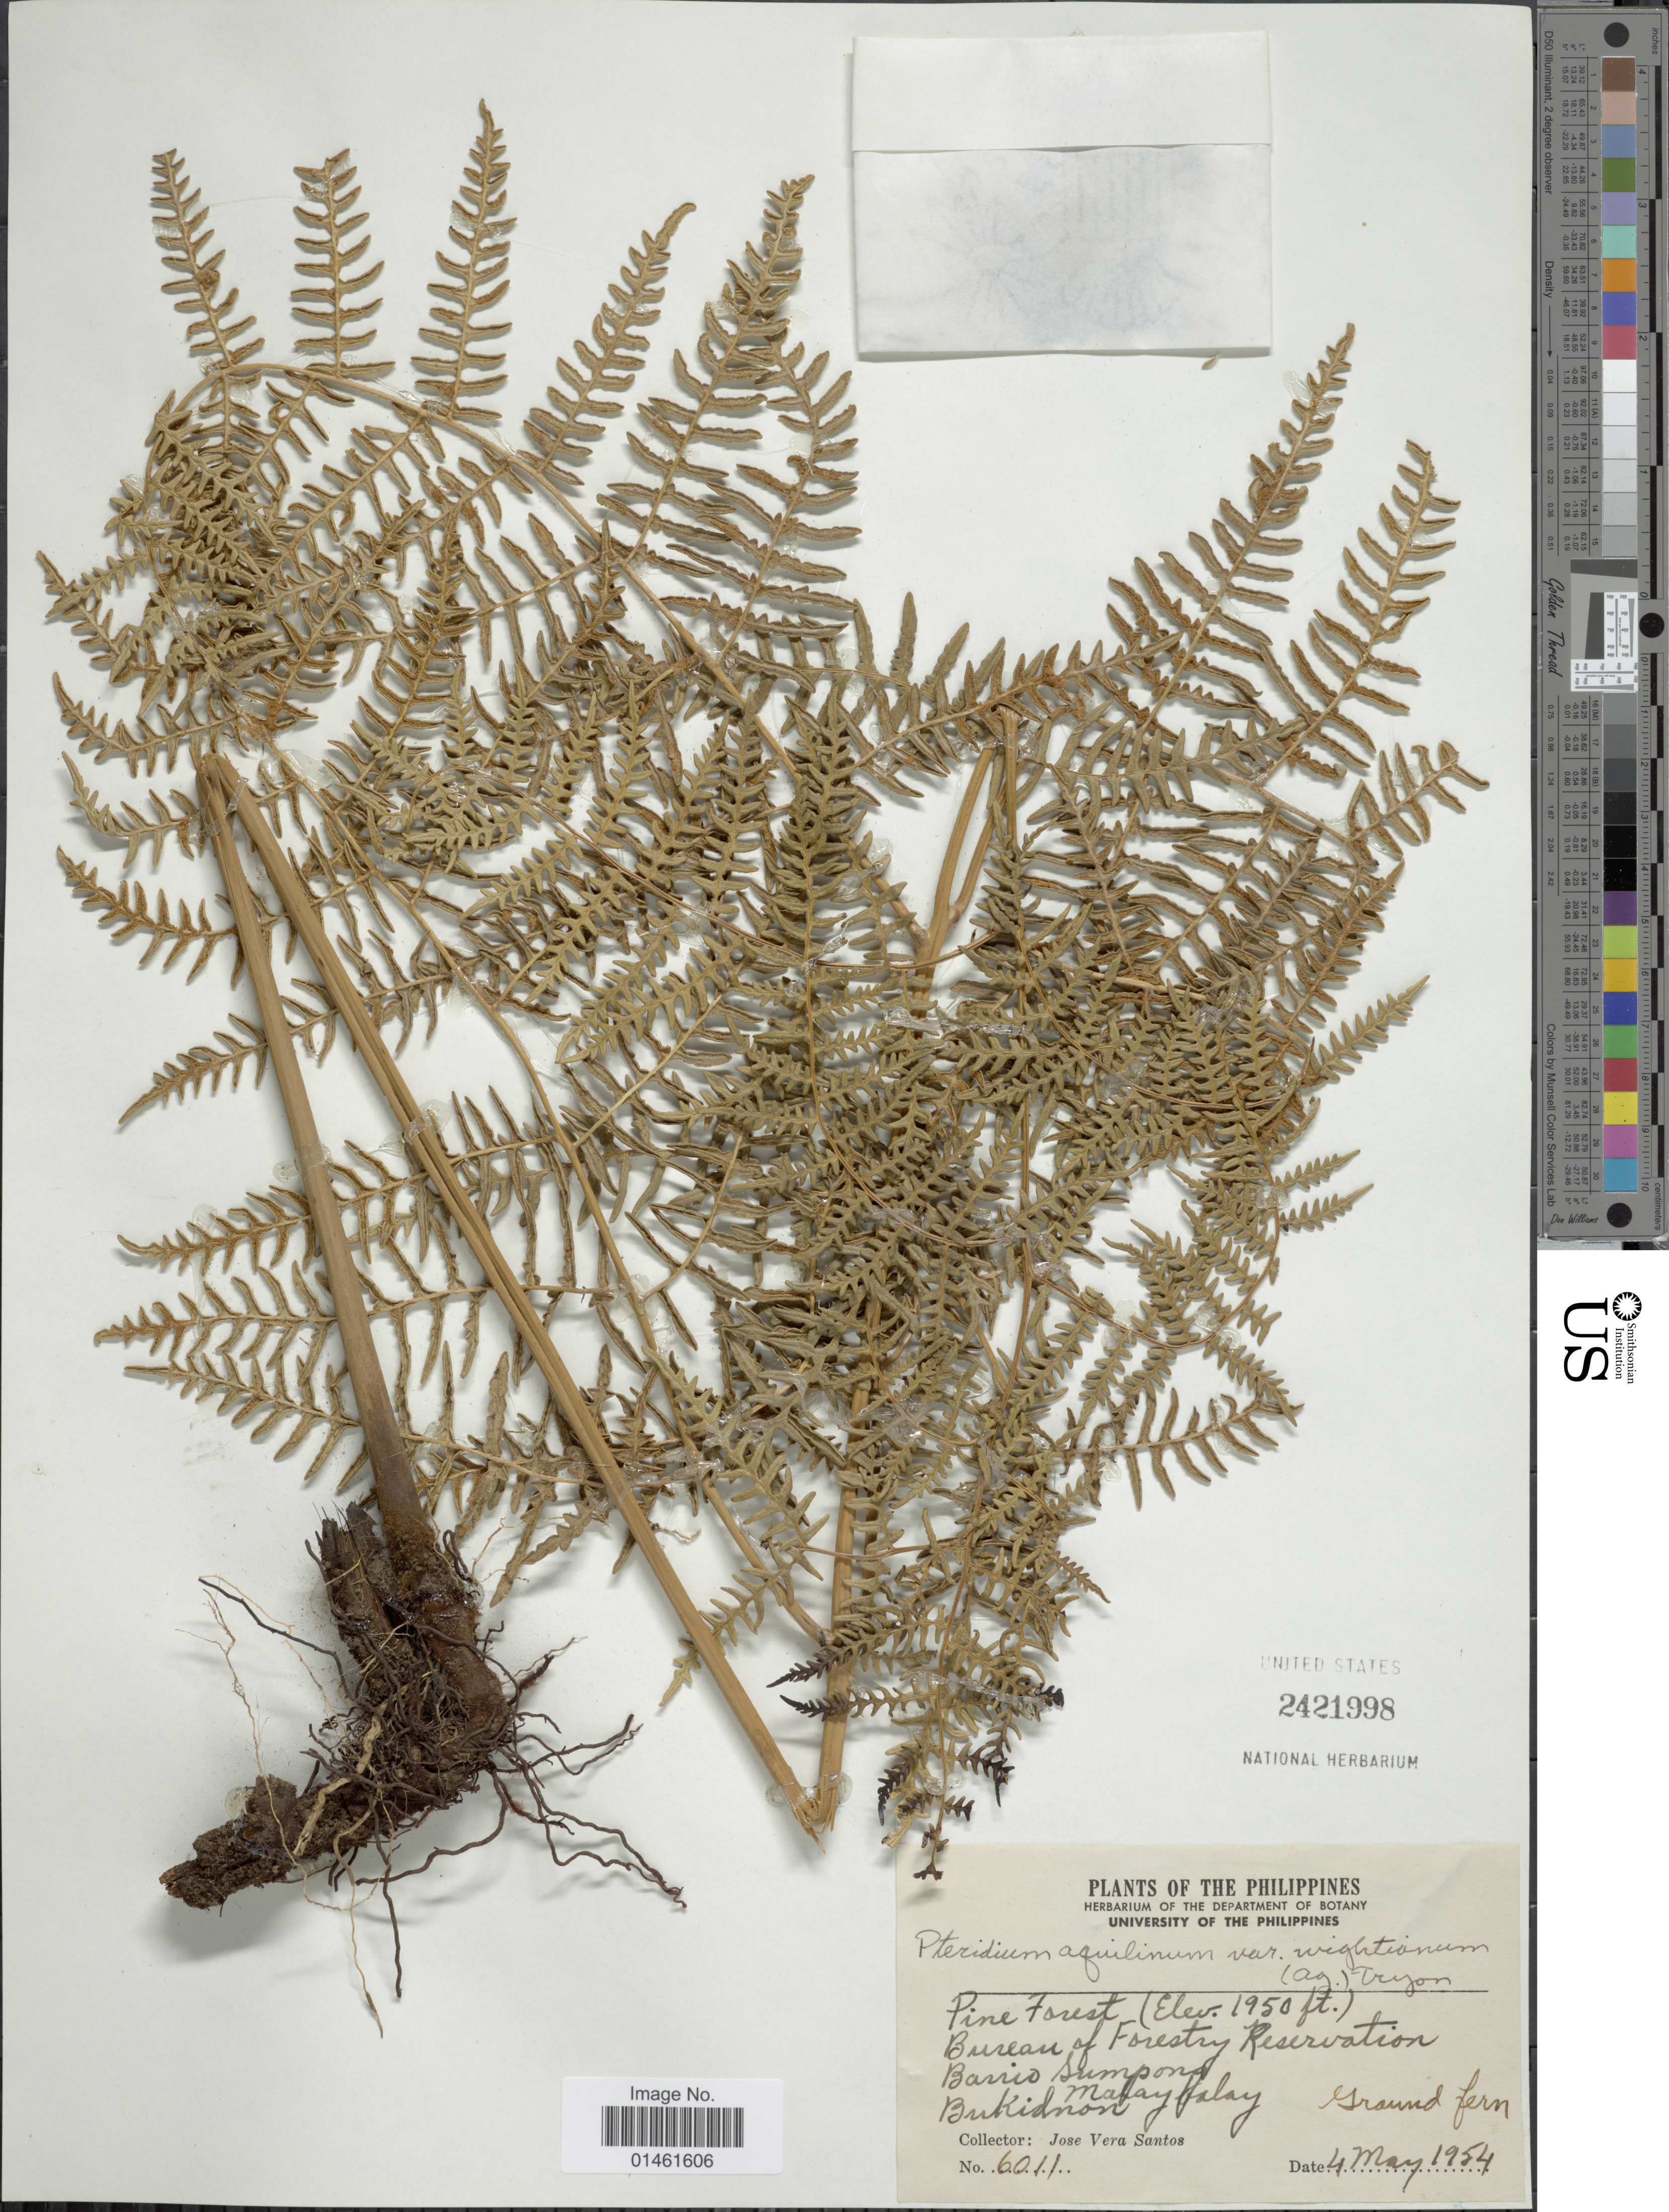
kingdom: Plantae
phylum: Tracheophyta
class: Polypodiopsida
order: Polypodiales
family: Dennstaedtiaceae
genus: Pteridium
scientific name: Pteridium aquilinum var. wightianum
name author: (J. Agardh) R.M. Tryon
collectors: J. V. Santos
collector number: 6011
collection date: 1954-05-04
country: Philippines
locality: Bureau of Forestry Reservation, Barrio sumpong, Malay, Bukidnon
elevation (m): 594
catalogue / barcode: US 2421998